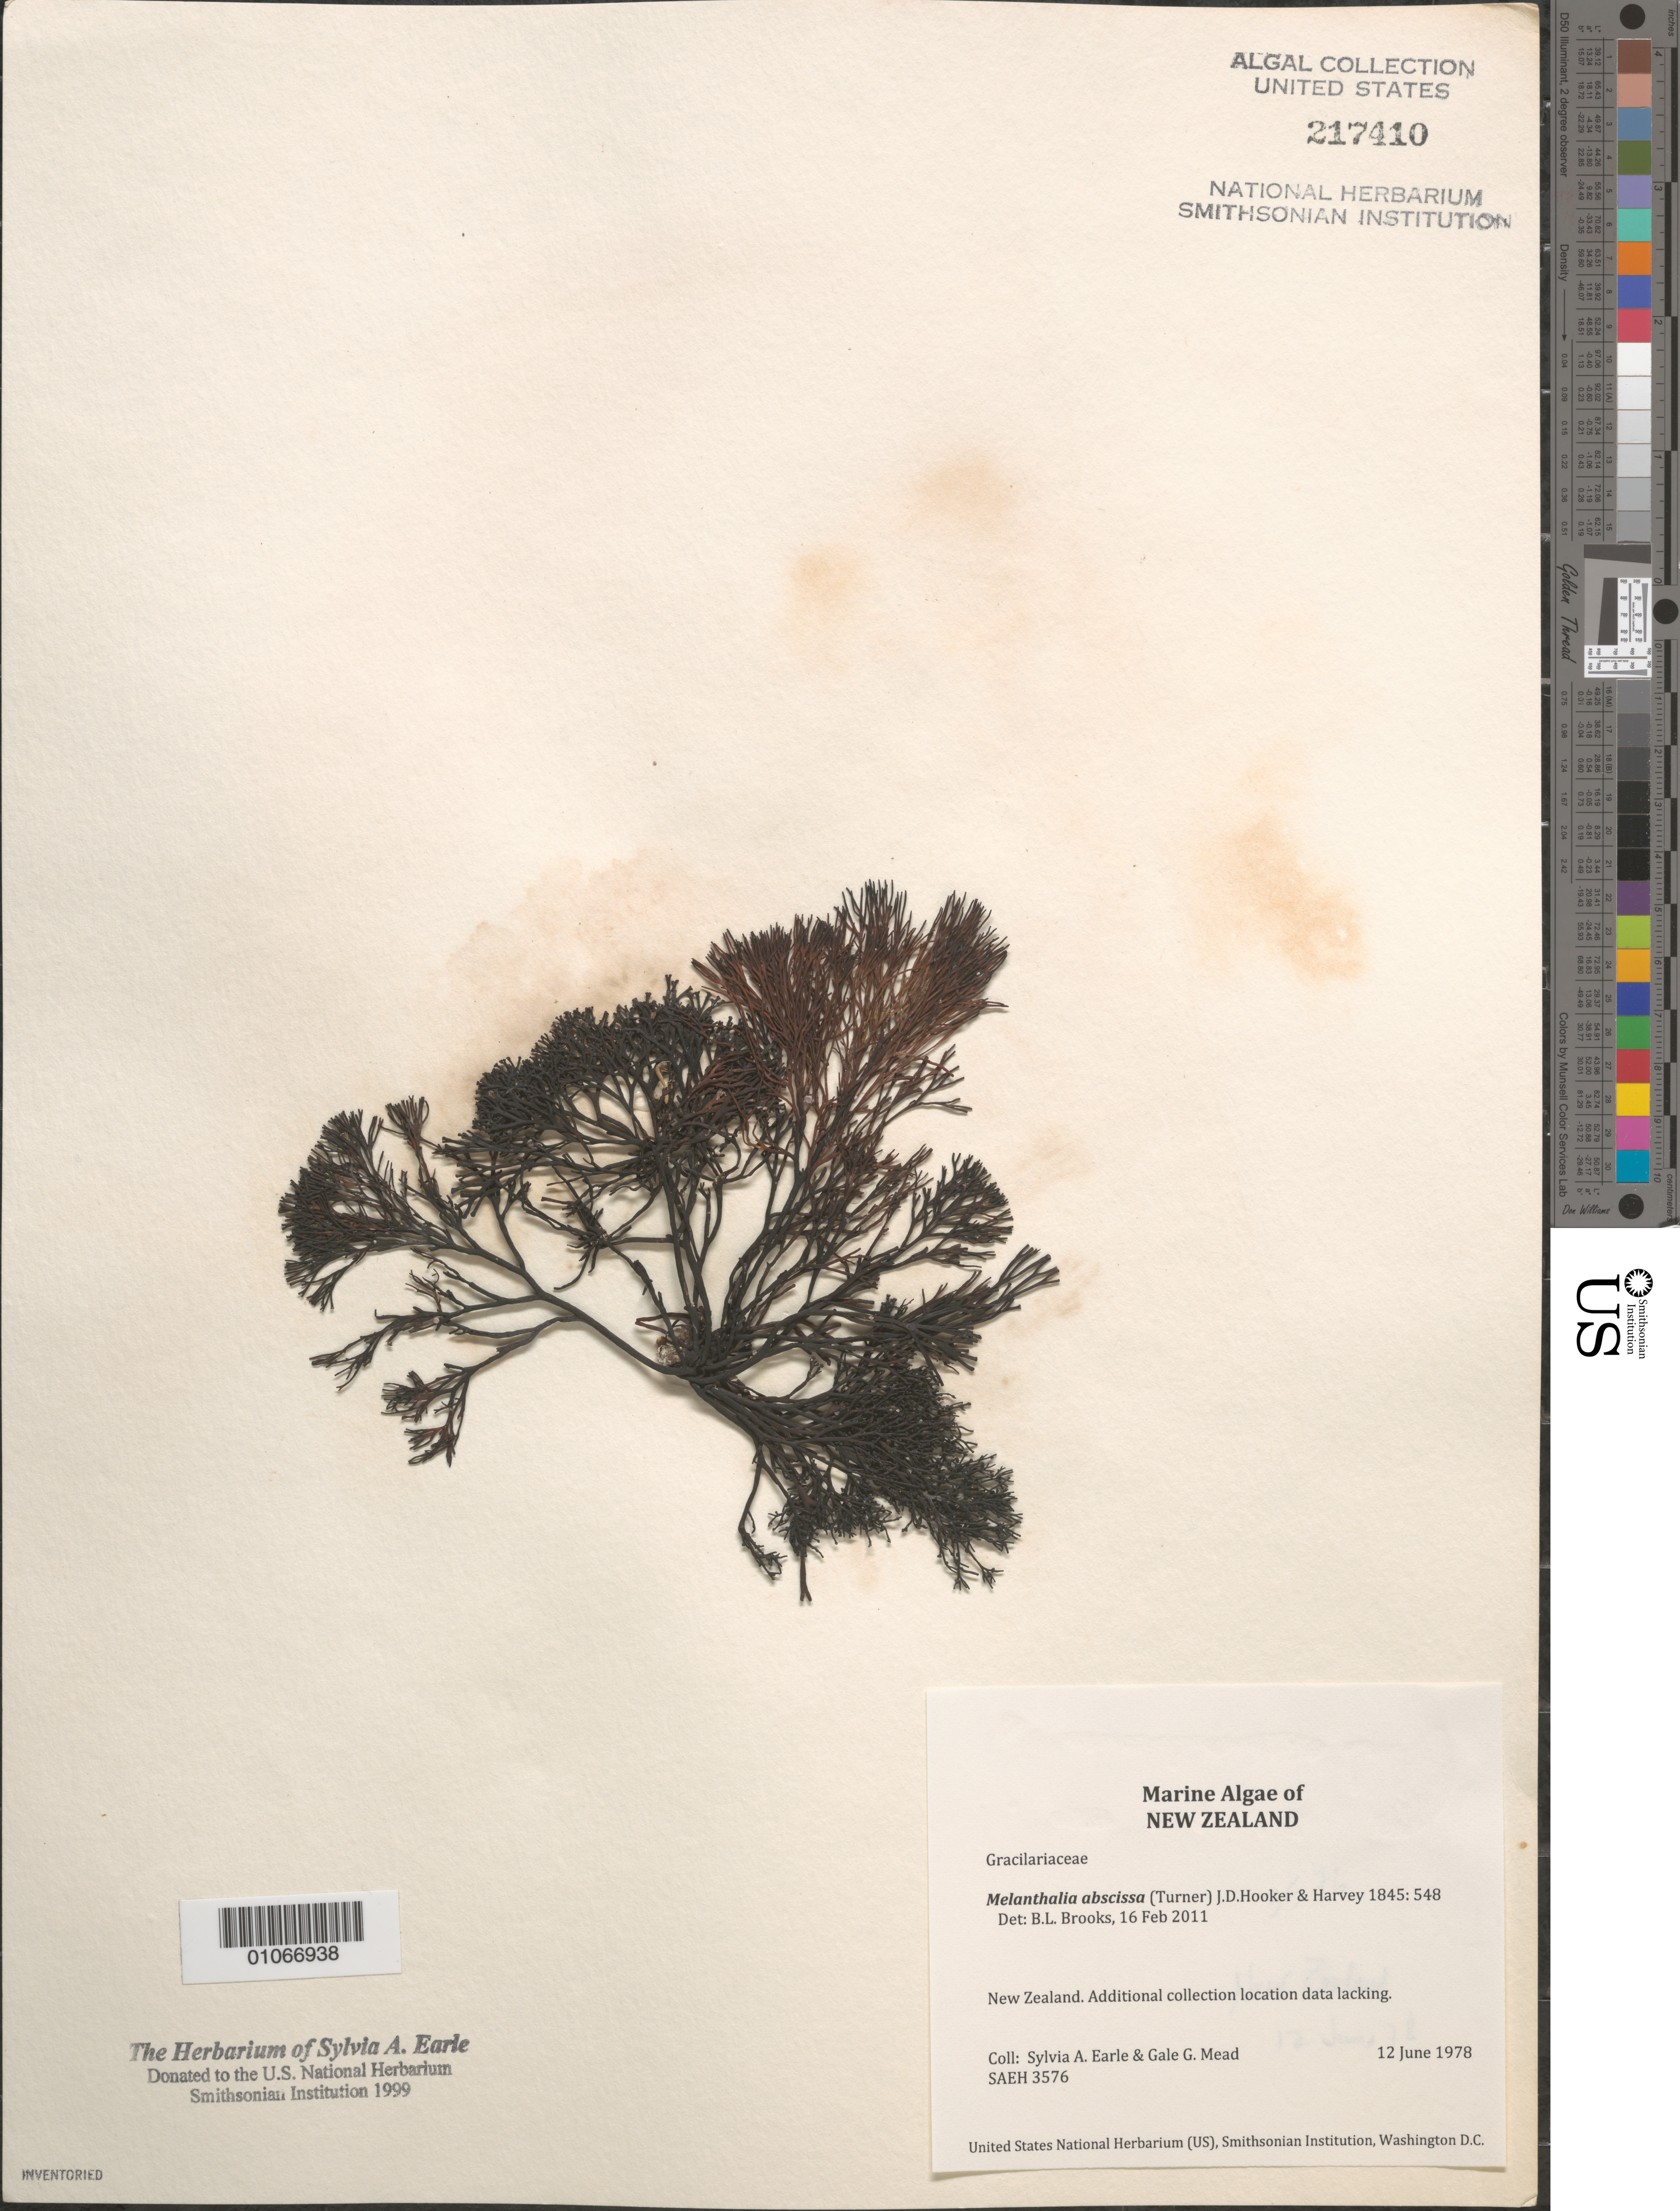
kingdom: Plantae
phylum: Rhodophyta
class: Florideophyceae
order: Gracilariales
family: Gracilariaceae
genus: Melanthalia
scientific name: Melanthalia abscissa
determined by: Brooks, B. L., (BOT), Smithsonian Institution - National Museum of Natural History (UNITED STATES)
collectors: S. A. Earle & G. Mead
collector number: SAEH 3576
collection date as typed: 12 Jun 1978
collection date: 1978-06-12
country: New Zealand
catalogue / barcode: US 217410